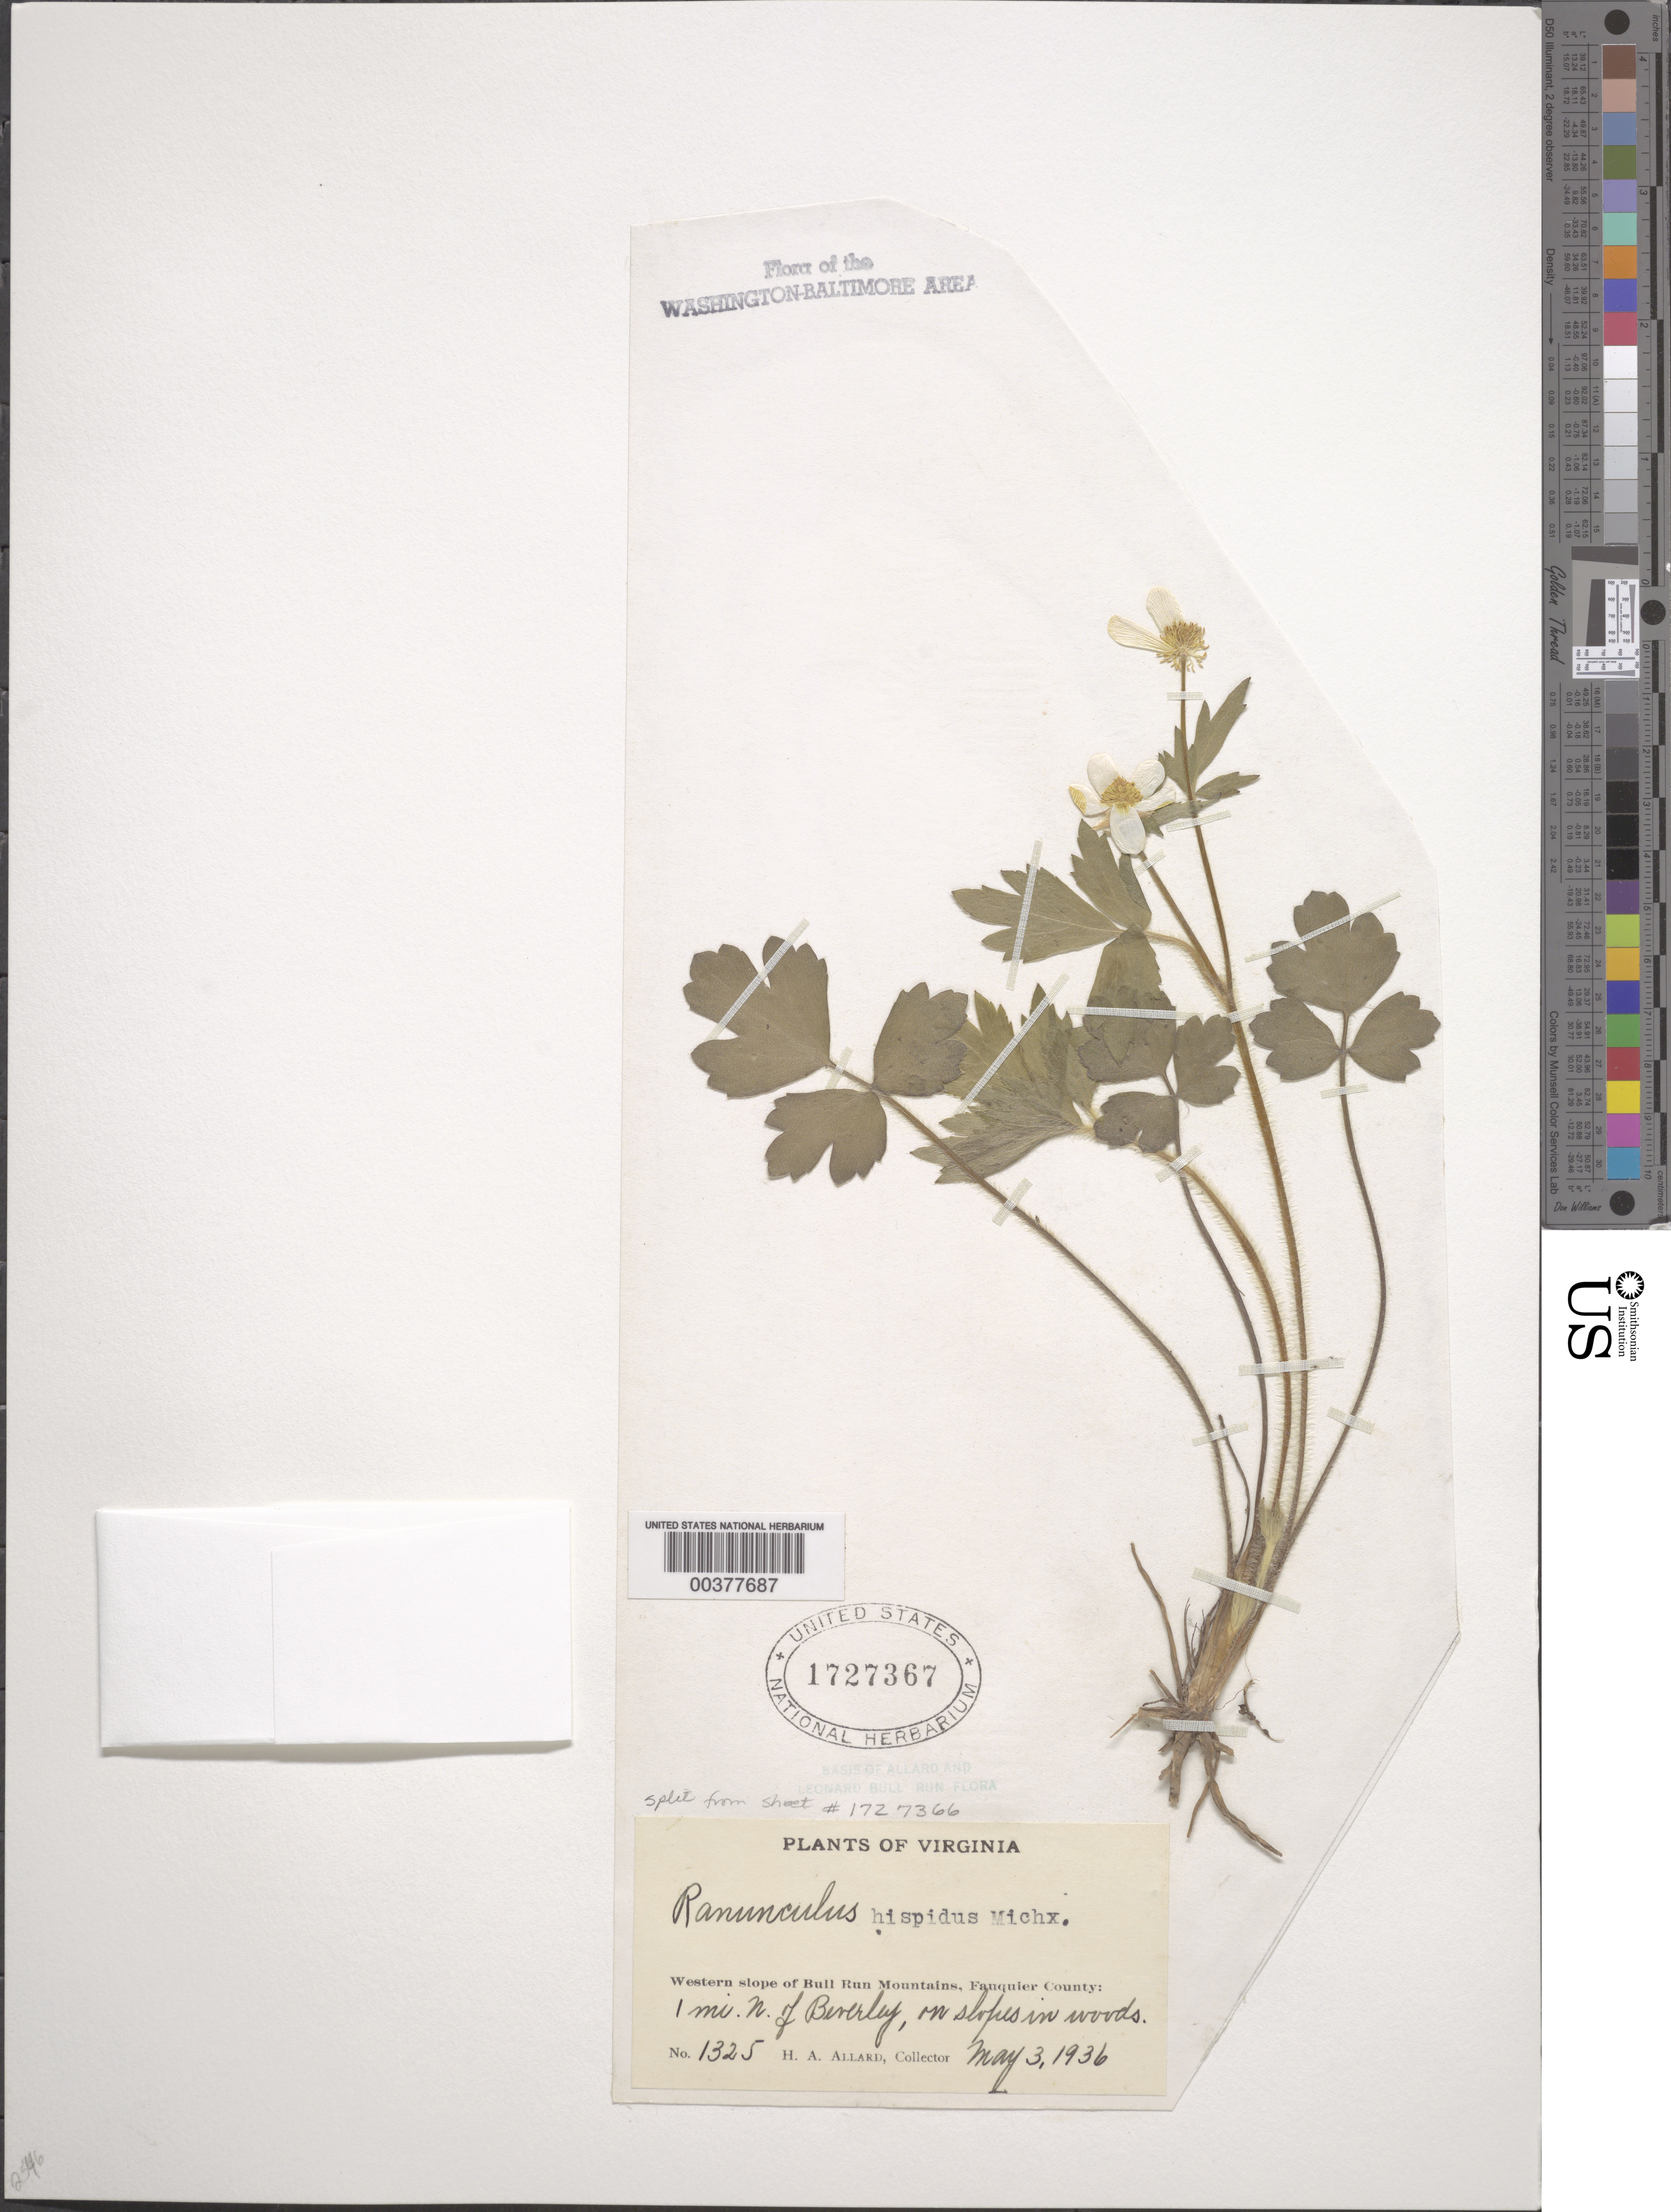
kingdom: Plantae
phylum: Tracheophyta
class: Magnoliopsida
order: Ranunculales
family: Ranunculaceae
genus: Ranunculus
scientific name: Ranunculus hispidus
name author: Michx.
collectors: H. A. Allard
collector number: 1325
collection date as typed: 03 May 1936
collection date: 1936-05-03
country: United States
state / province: Virginia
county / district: Fauquier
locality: Western Slope of Bull Run Mountains, 1 Mile North of Beverley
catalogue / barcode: US 1727367